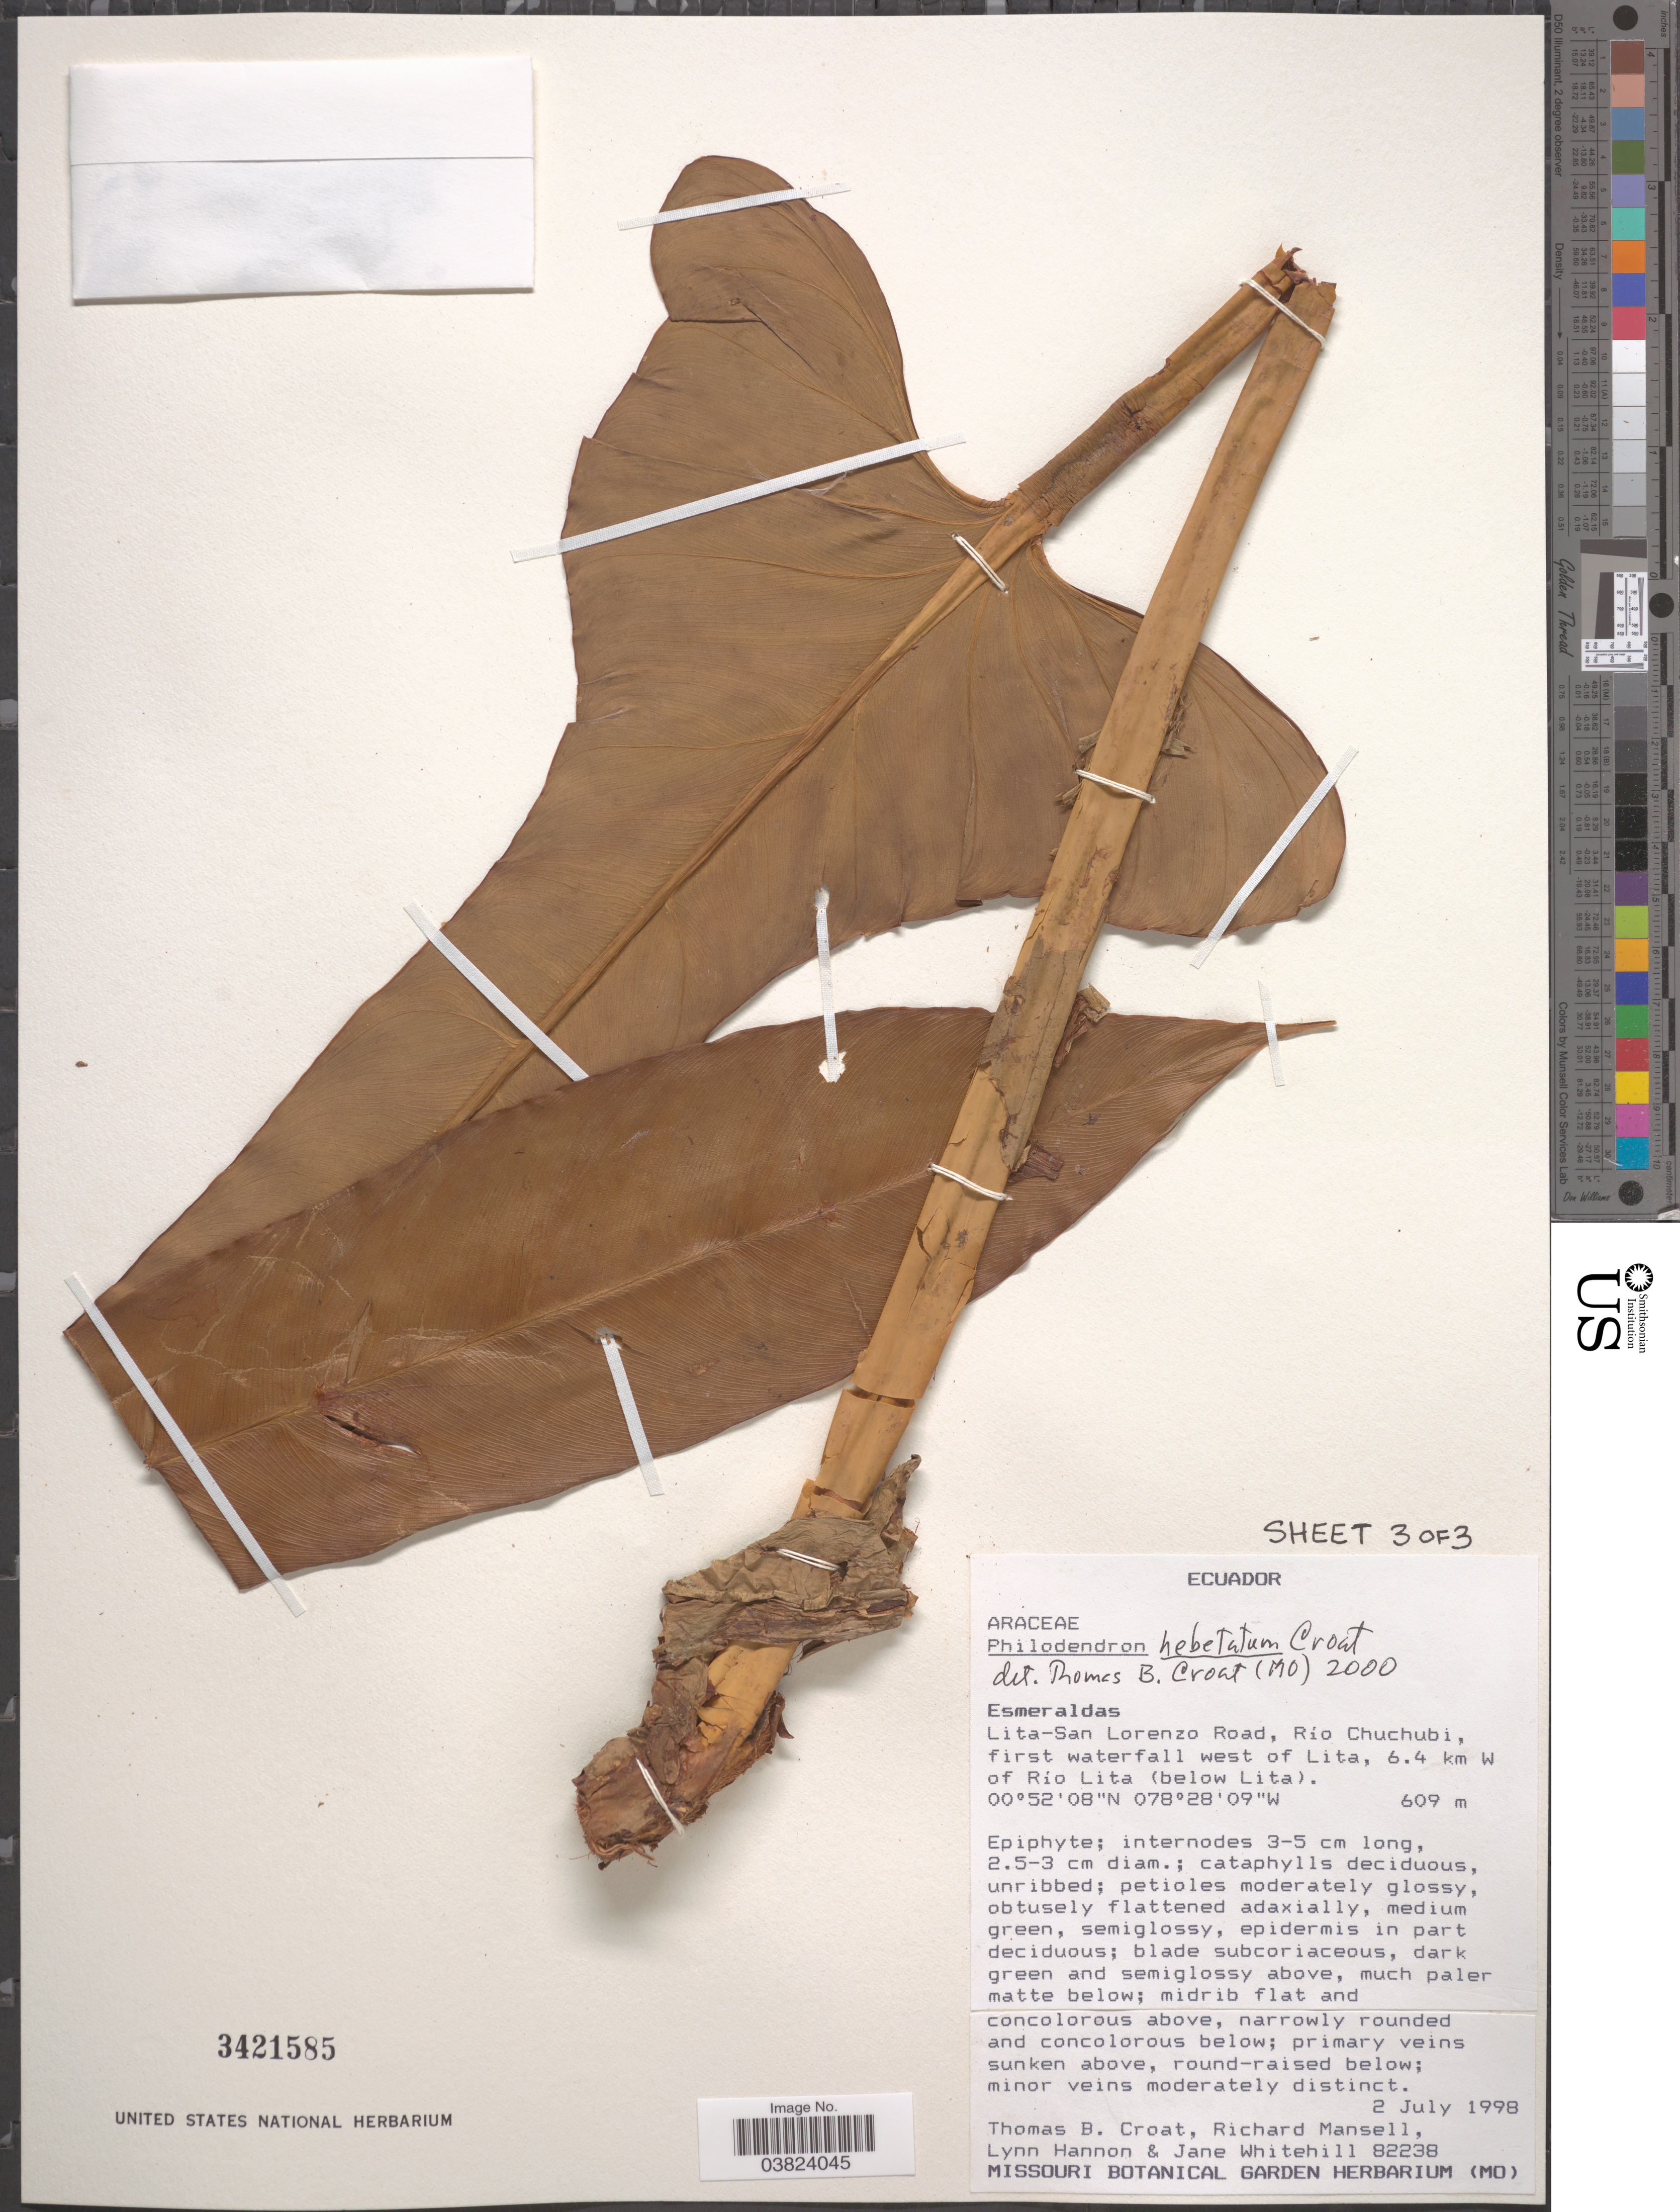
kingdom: Plantae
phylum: Tracheophyta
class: Liliopsida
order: Alismatales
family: Araceae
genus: Philodendron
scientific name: Philodendron hebetatum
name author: Croat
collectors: T. B. Croat, R. Mansell, L. Hannon & J. Whitehill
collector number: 82238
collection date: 1998-07-02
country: Ecuador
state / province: Esmeraldas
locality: Lita-San Lorenzo Road, Río Chuchubi, first waterfall west of Lita, 6.4 km W of Río Lita (below Lita).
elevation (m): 609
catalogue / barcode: US 3421585